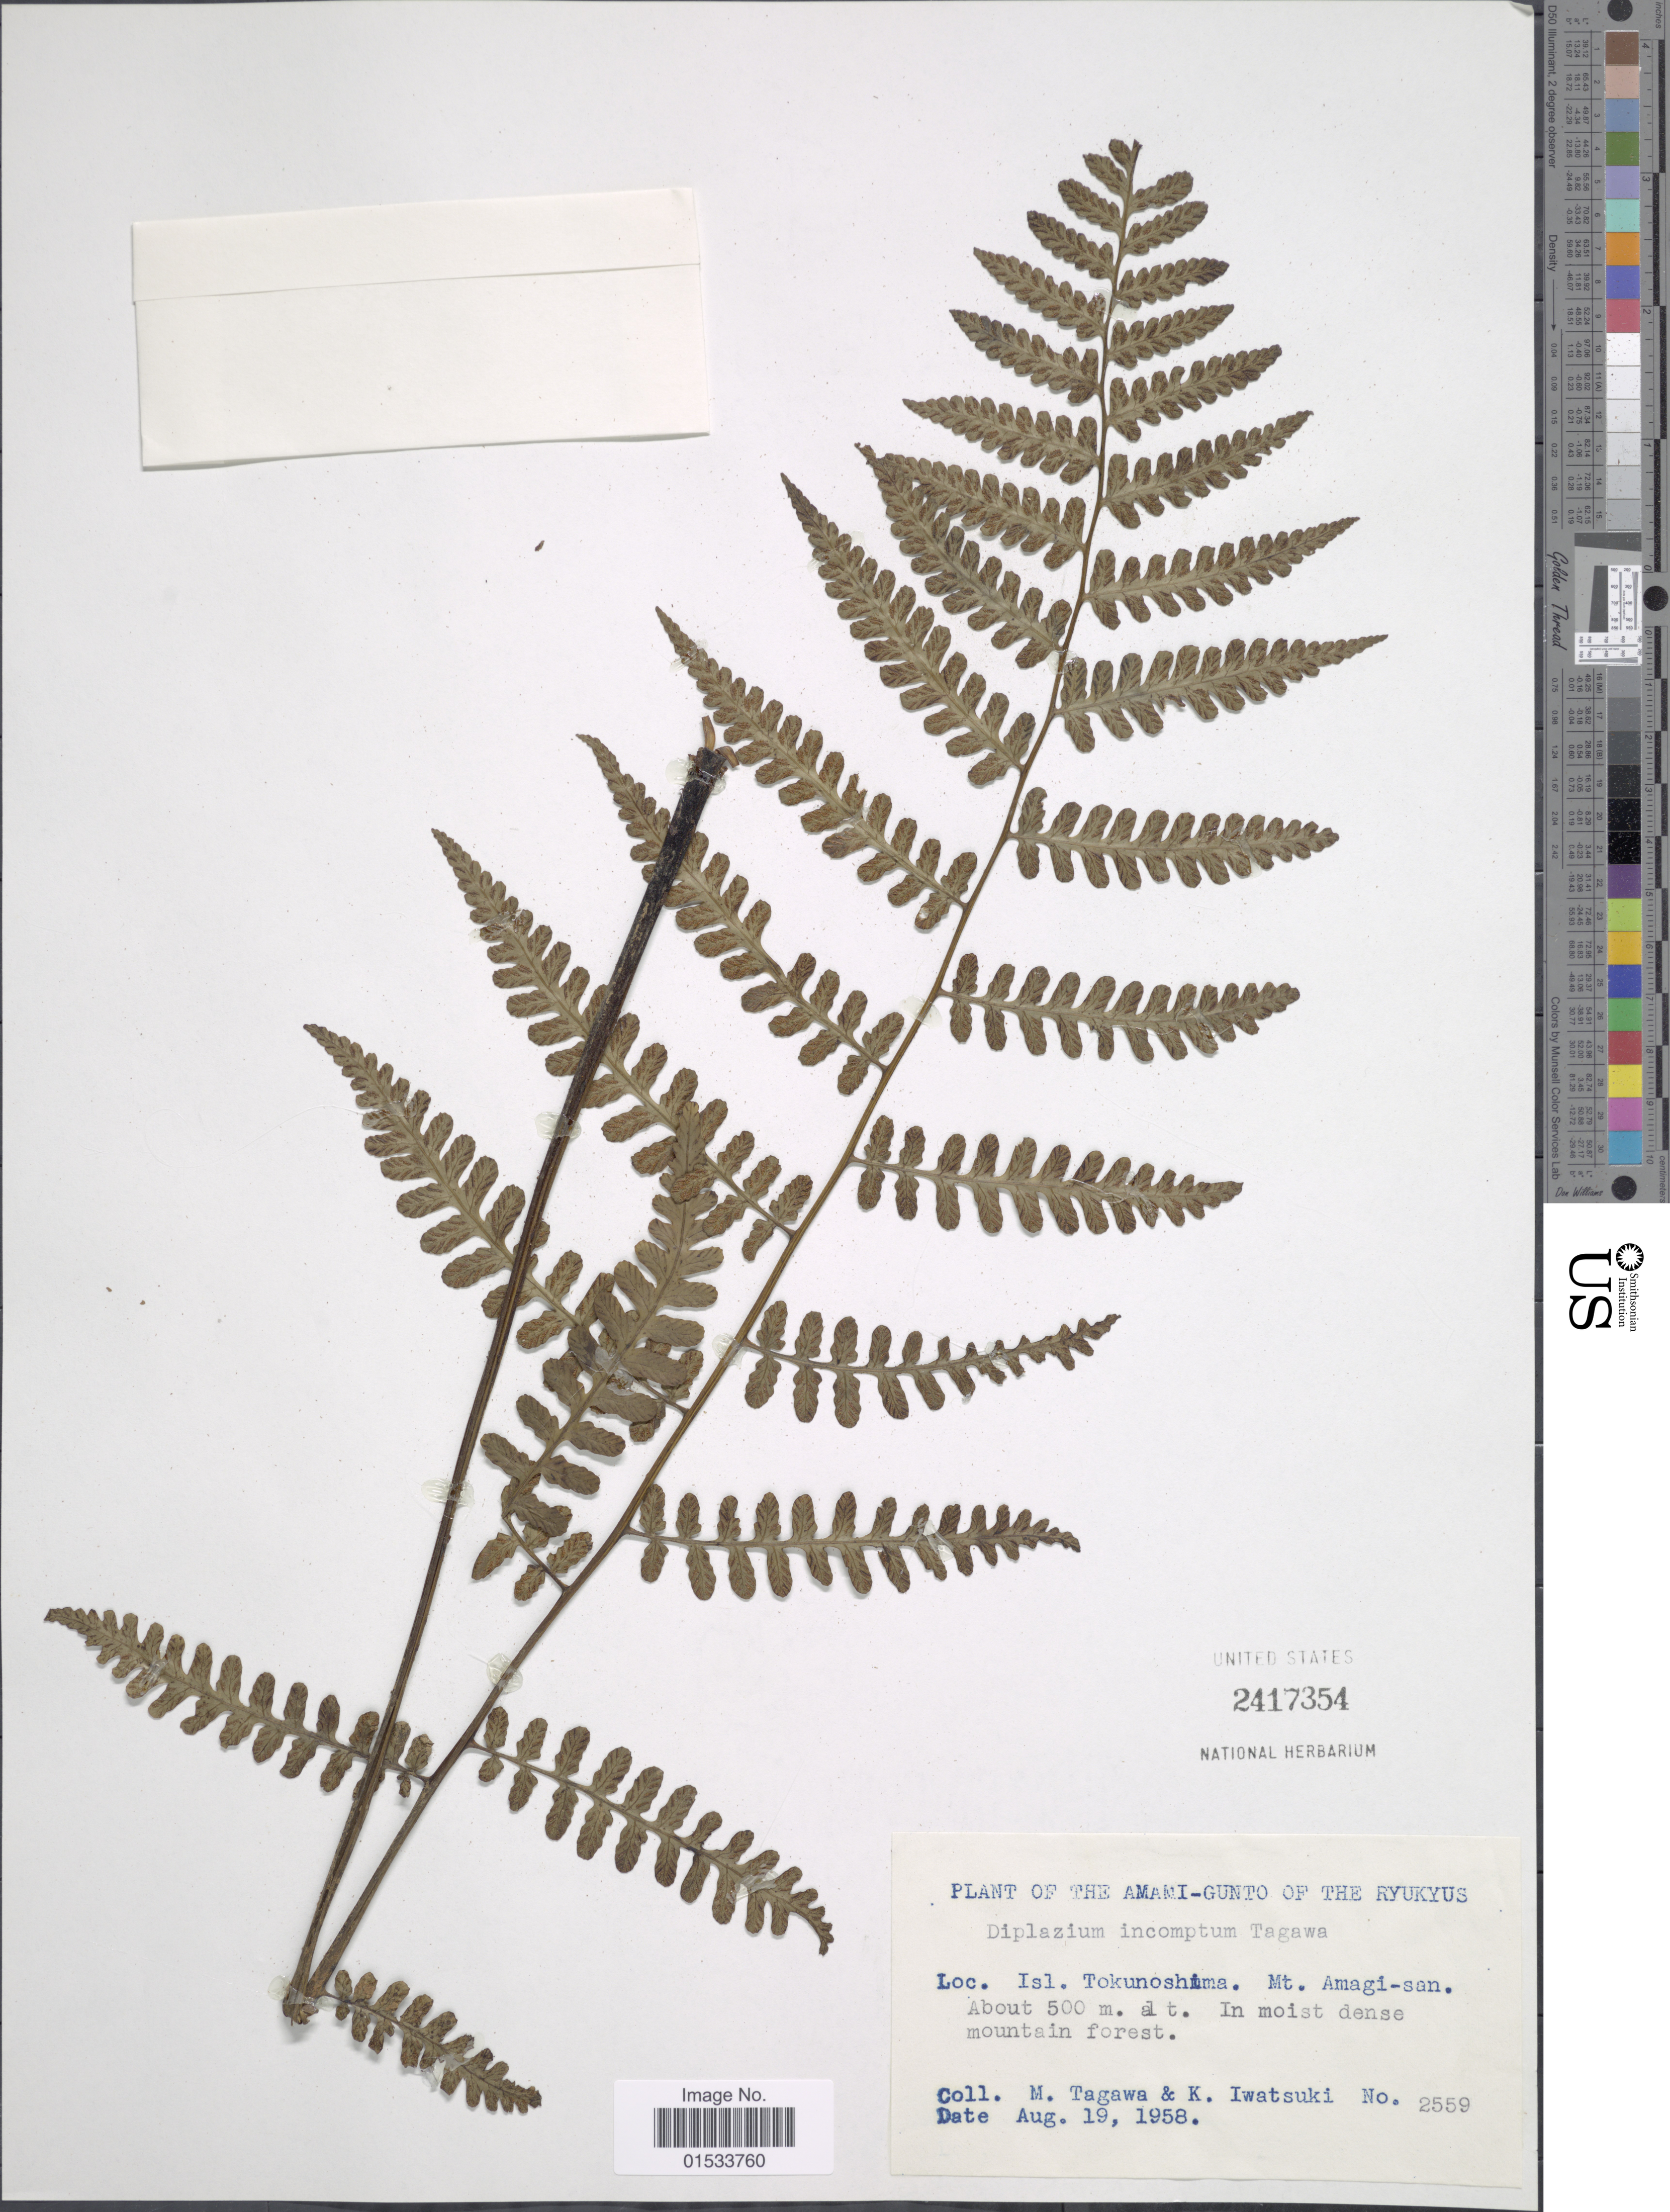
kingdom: Plantae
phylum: Tracheophyta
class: Polypodiopsida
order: Polypodiales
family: Athyriaceae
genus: Diplazium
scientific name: Diplazium incomptum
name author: Tagawa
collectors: M. Tagawa & K. Iwatsuki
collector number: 2559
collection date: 1958-08-19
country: Japan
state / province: Okinawa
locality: Amami- gunto of the Ryukyus, Isl. Tokunoshima, Mt. Amagi- san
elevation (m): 500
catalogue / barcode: US 2417354